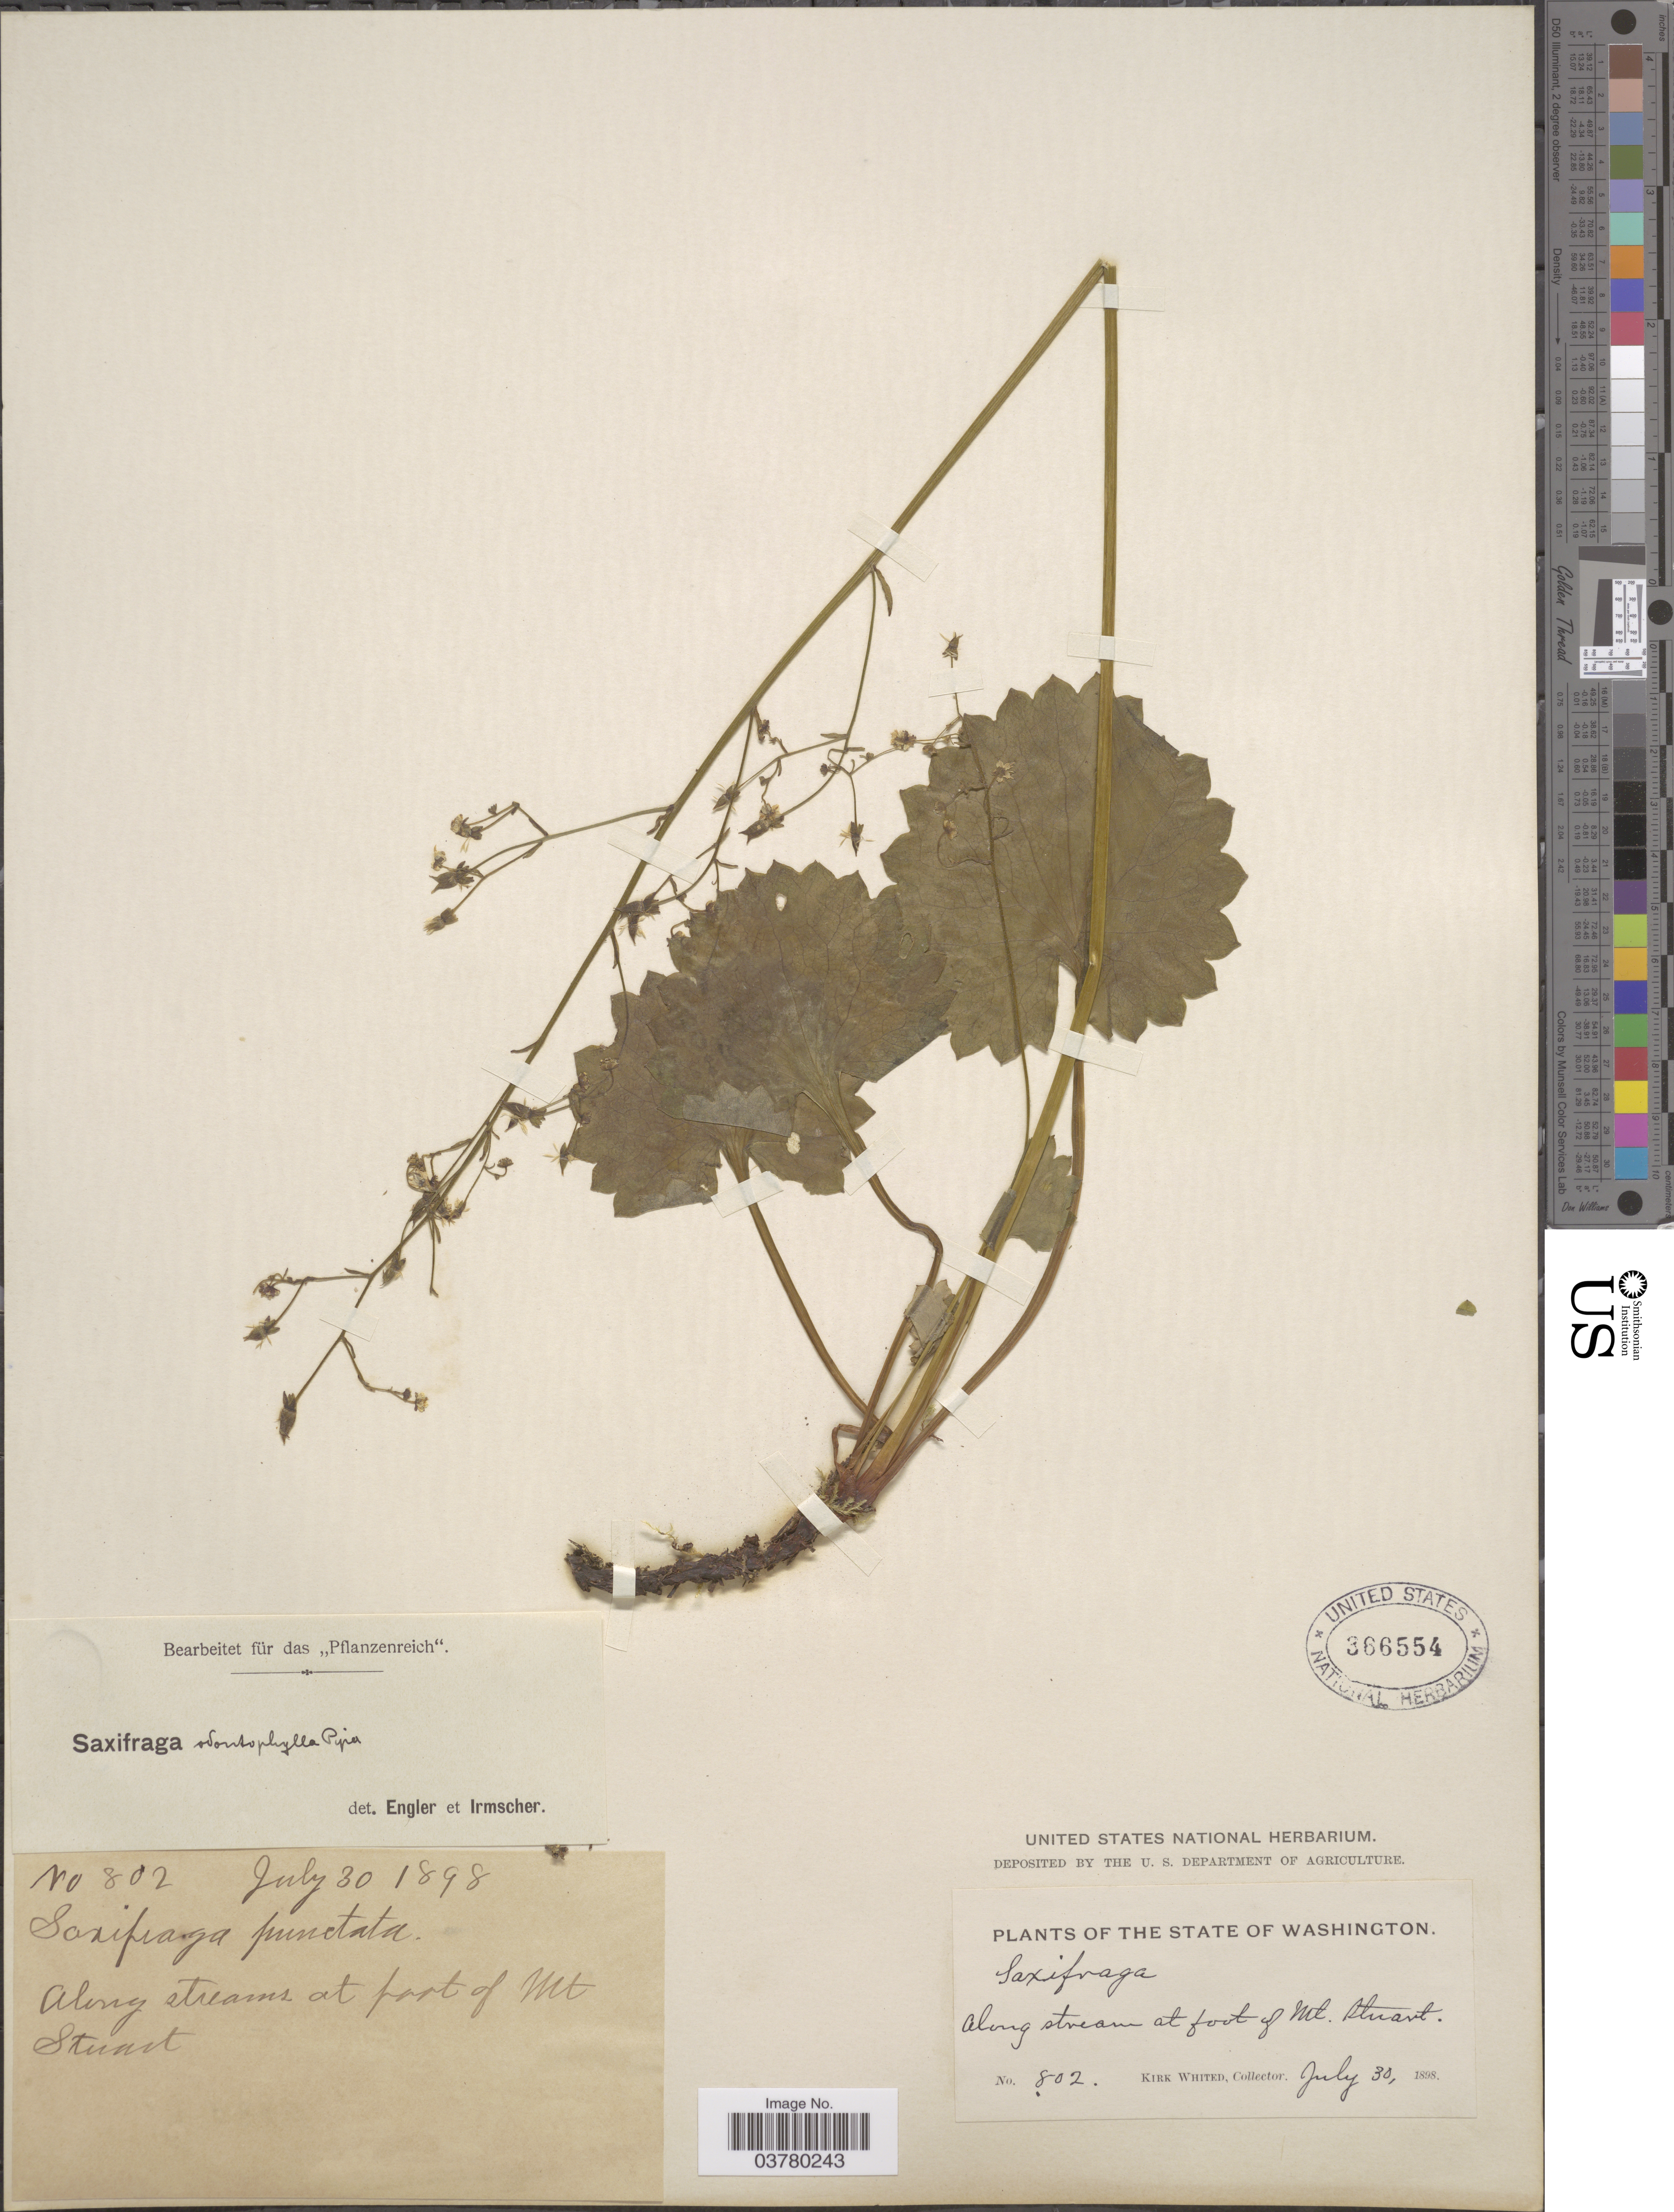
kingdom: Plantae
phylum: Tracheophyta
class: Magnoliopsida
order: Saxifragales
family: Saxifragaceae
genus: Micranthes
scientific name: Micranthes odontoloma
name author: (Piper) A. Heller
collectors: K. Whited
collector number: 802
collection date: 1898-07-30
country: United States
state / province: Washington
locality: Along stream at foot of Mt. Stuart.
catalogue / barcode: US 366554